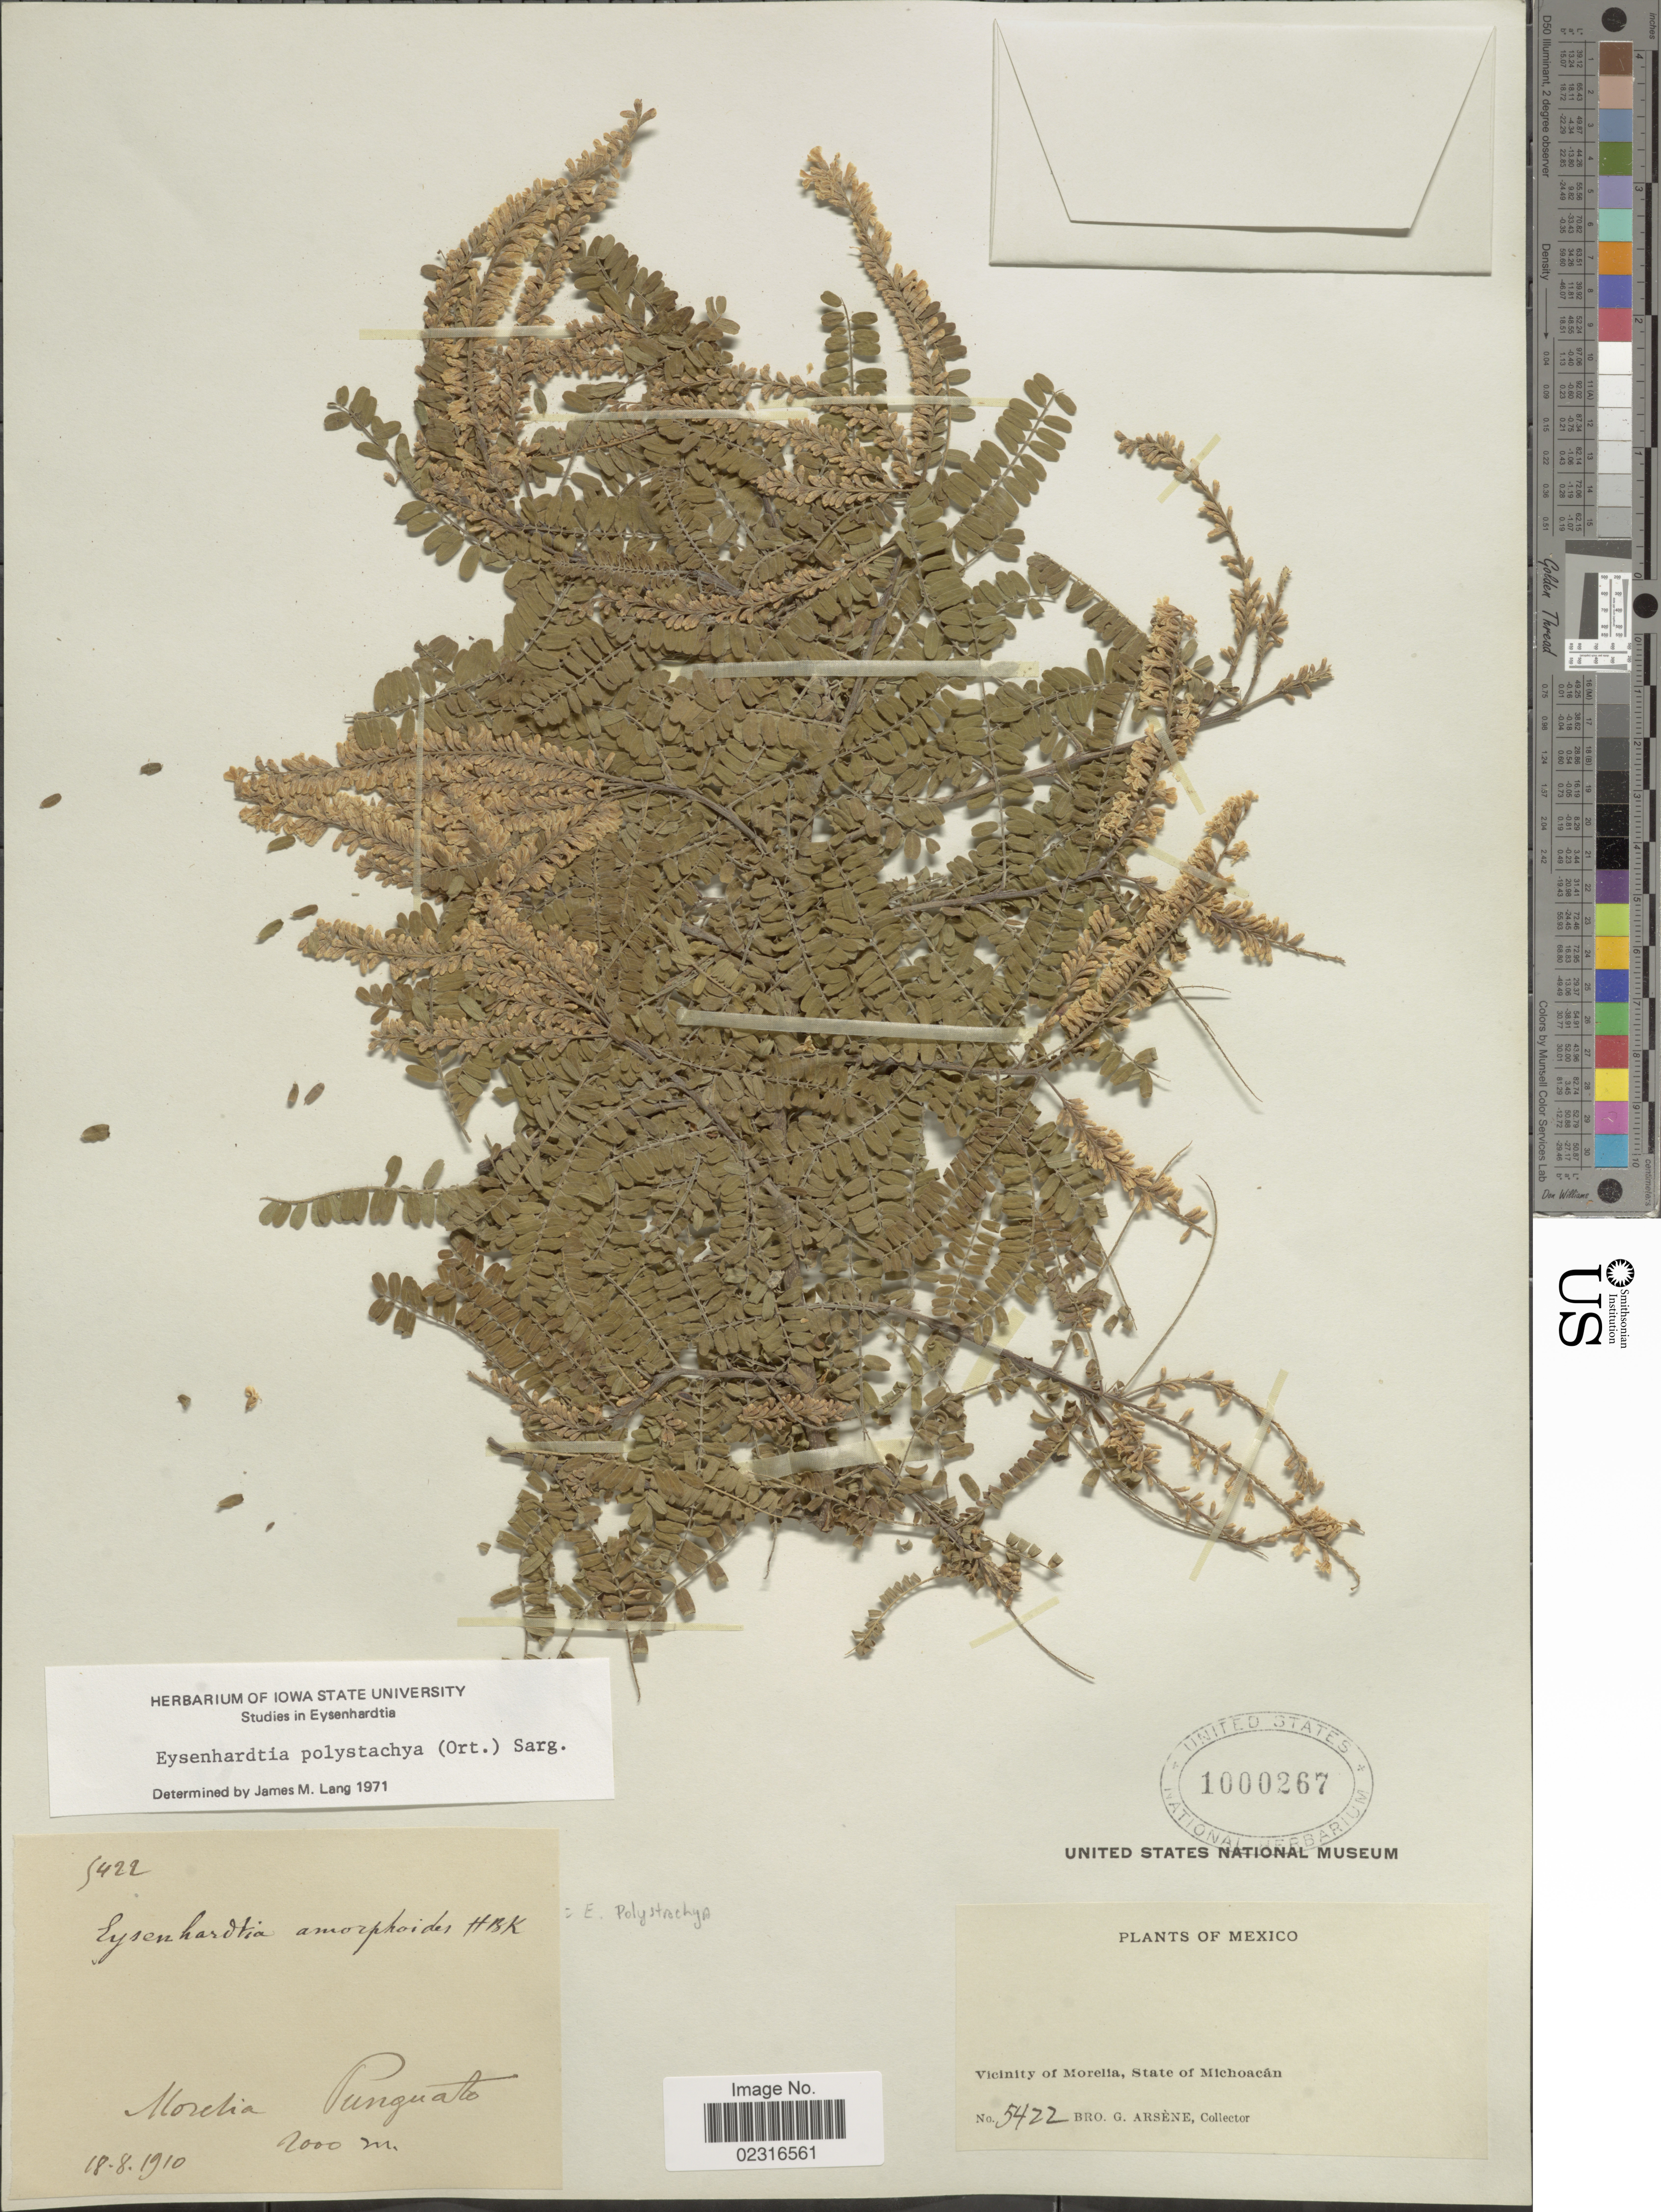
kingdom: Plantae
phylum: Tracheophyta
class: Magnoliopsida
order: Fabales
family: Fabaceae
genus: Eysenhardtia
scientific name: Eysenhardtia polystachya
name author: (Ortega) Sarg.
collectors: Bro. G. Arsène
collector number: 5422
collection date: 1910-08-18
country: Mexico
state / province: Michoacán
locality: Vicinity of Morelia. Punguato.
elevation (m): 2000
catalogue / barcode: US 1000267